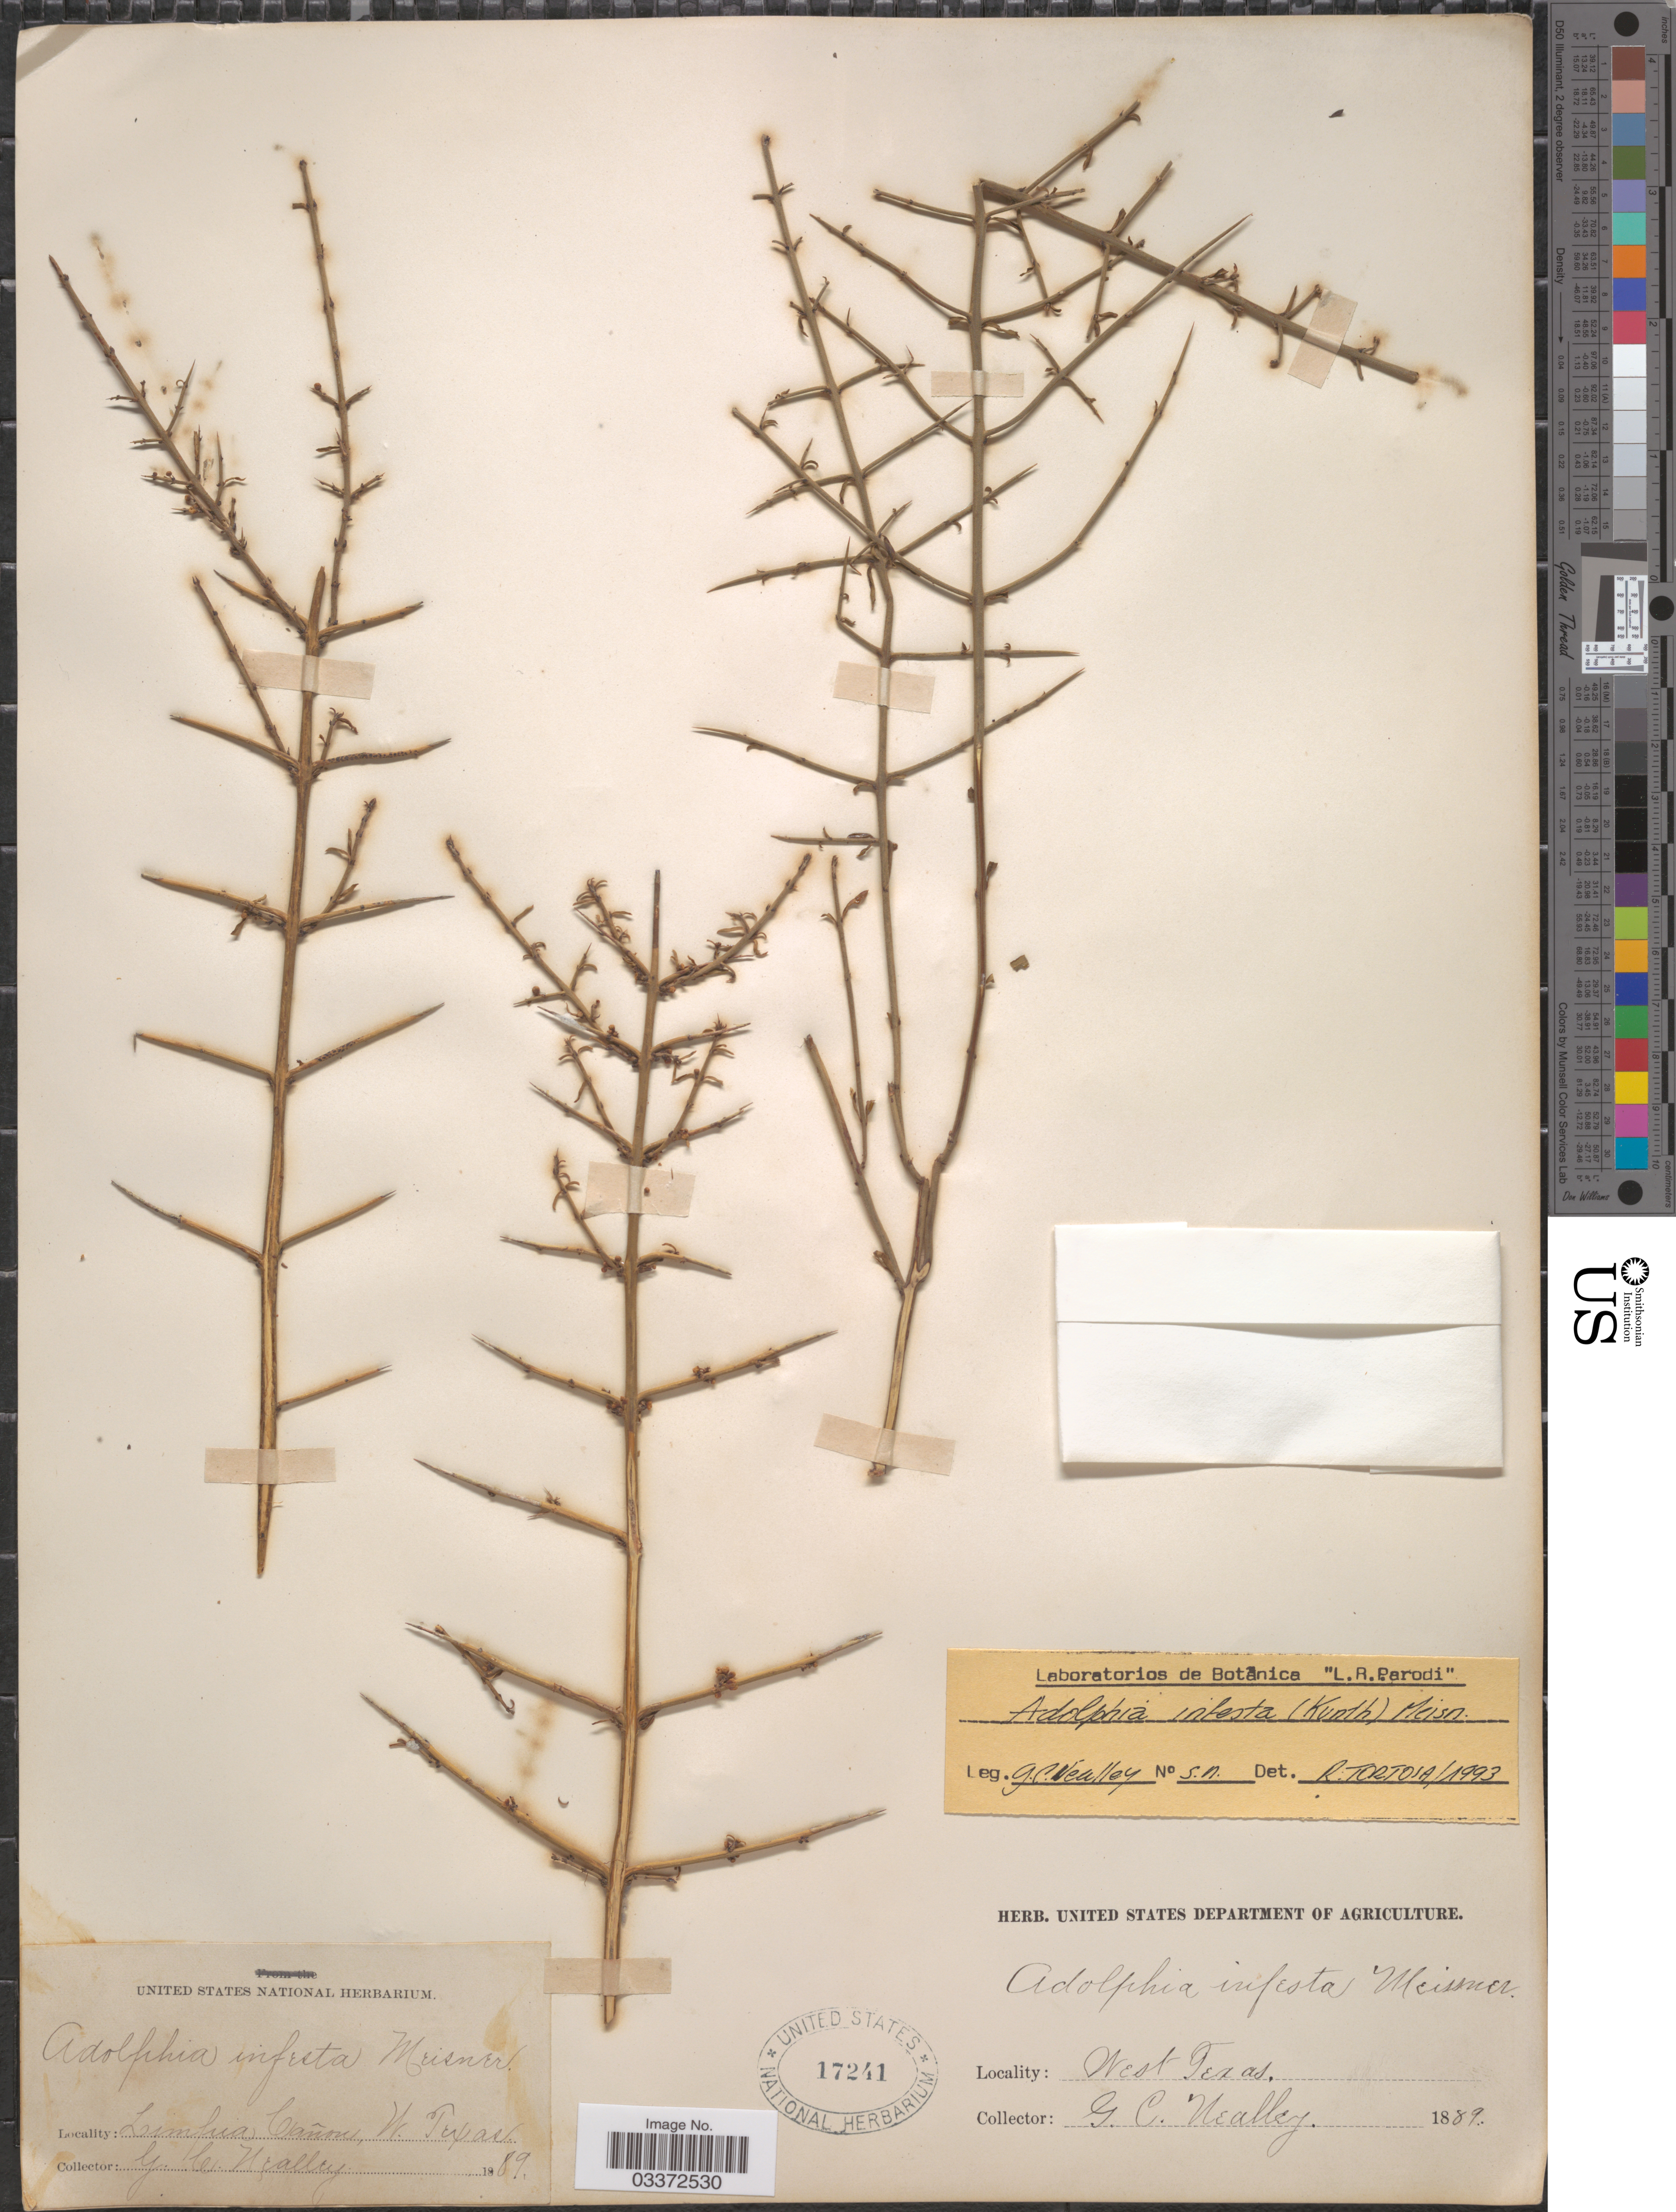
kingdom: Plantae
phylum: Tracheophyta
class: Magnoliopsida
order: Rosales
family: Rhamnaceae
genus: Adolphia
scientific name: Adolphia infesta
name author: (Kunth) Meisn.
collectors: G. C. Nealley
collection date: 1889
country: United States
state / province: Texas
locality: Limpia Cañon, West Texas.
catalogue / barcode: US 17241